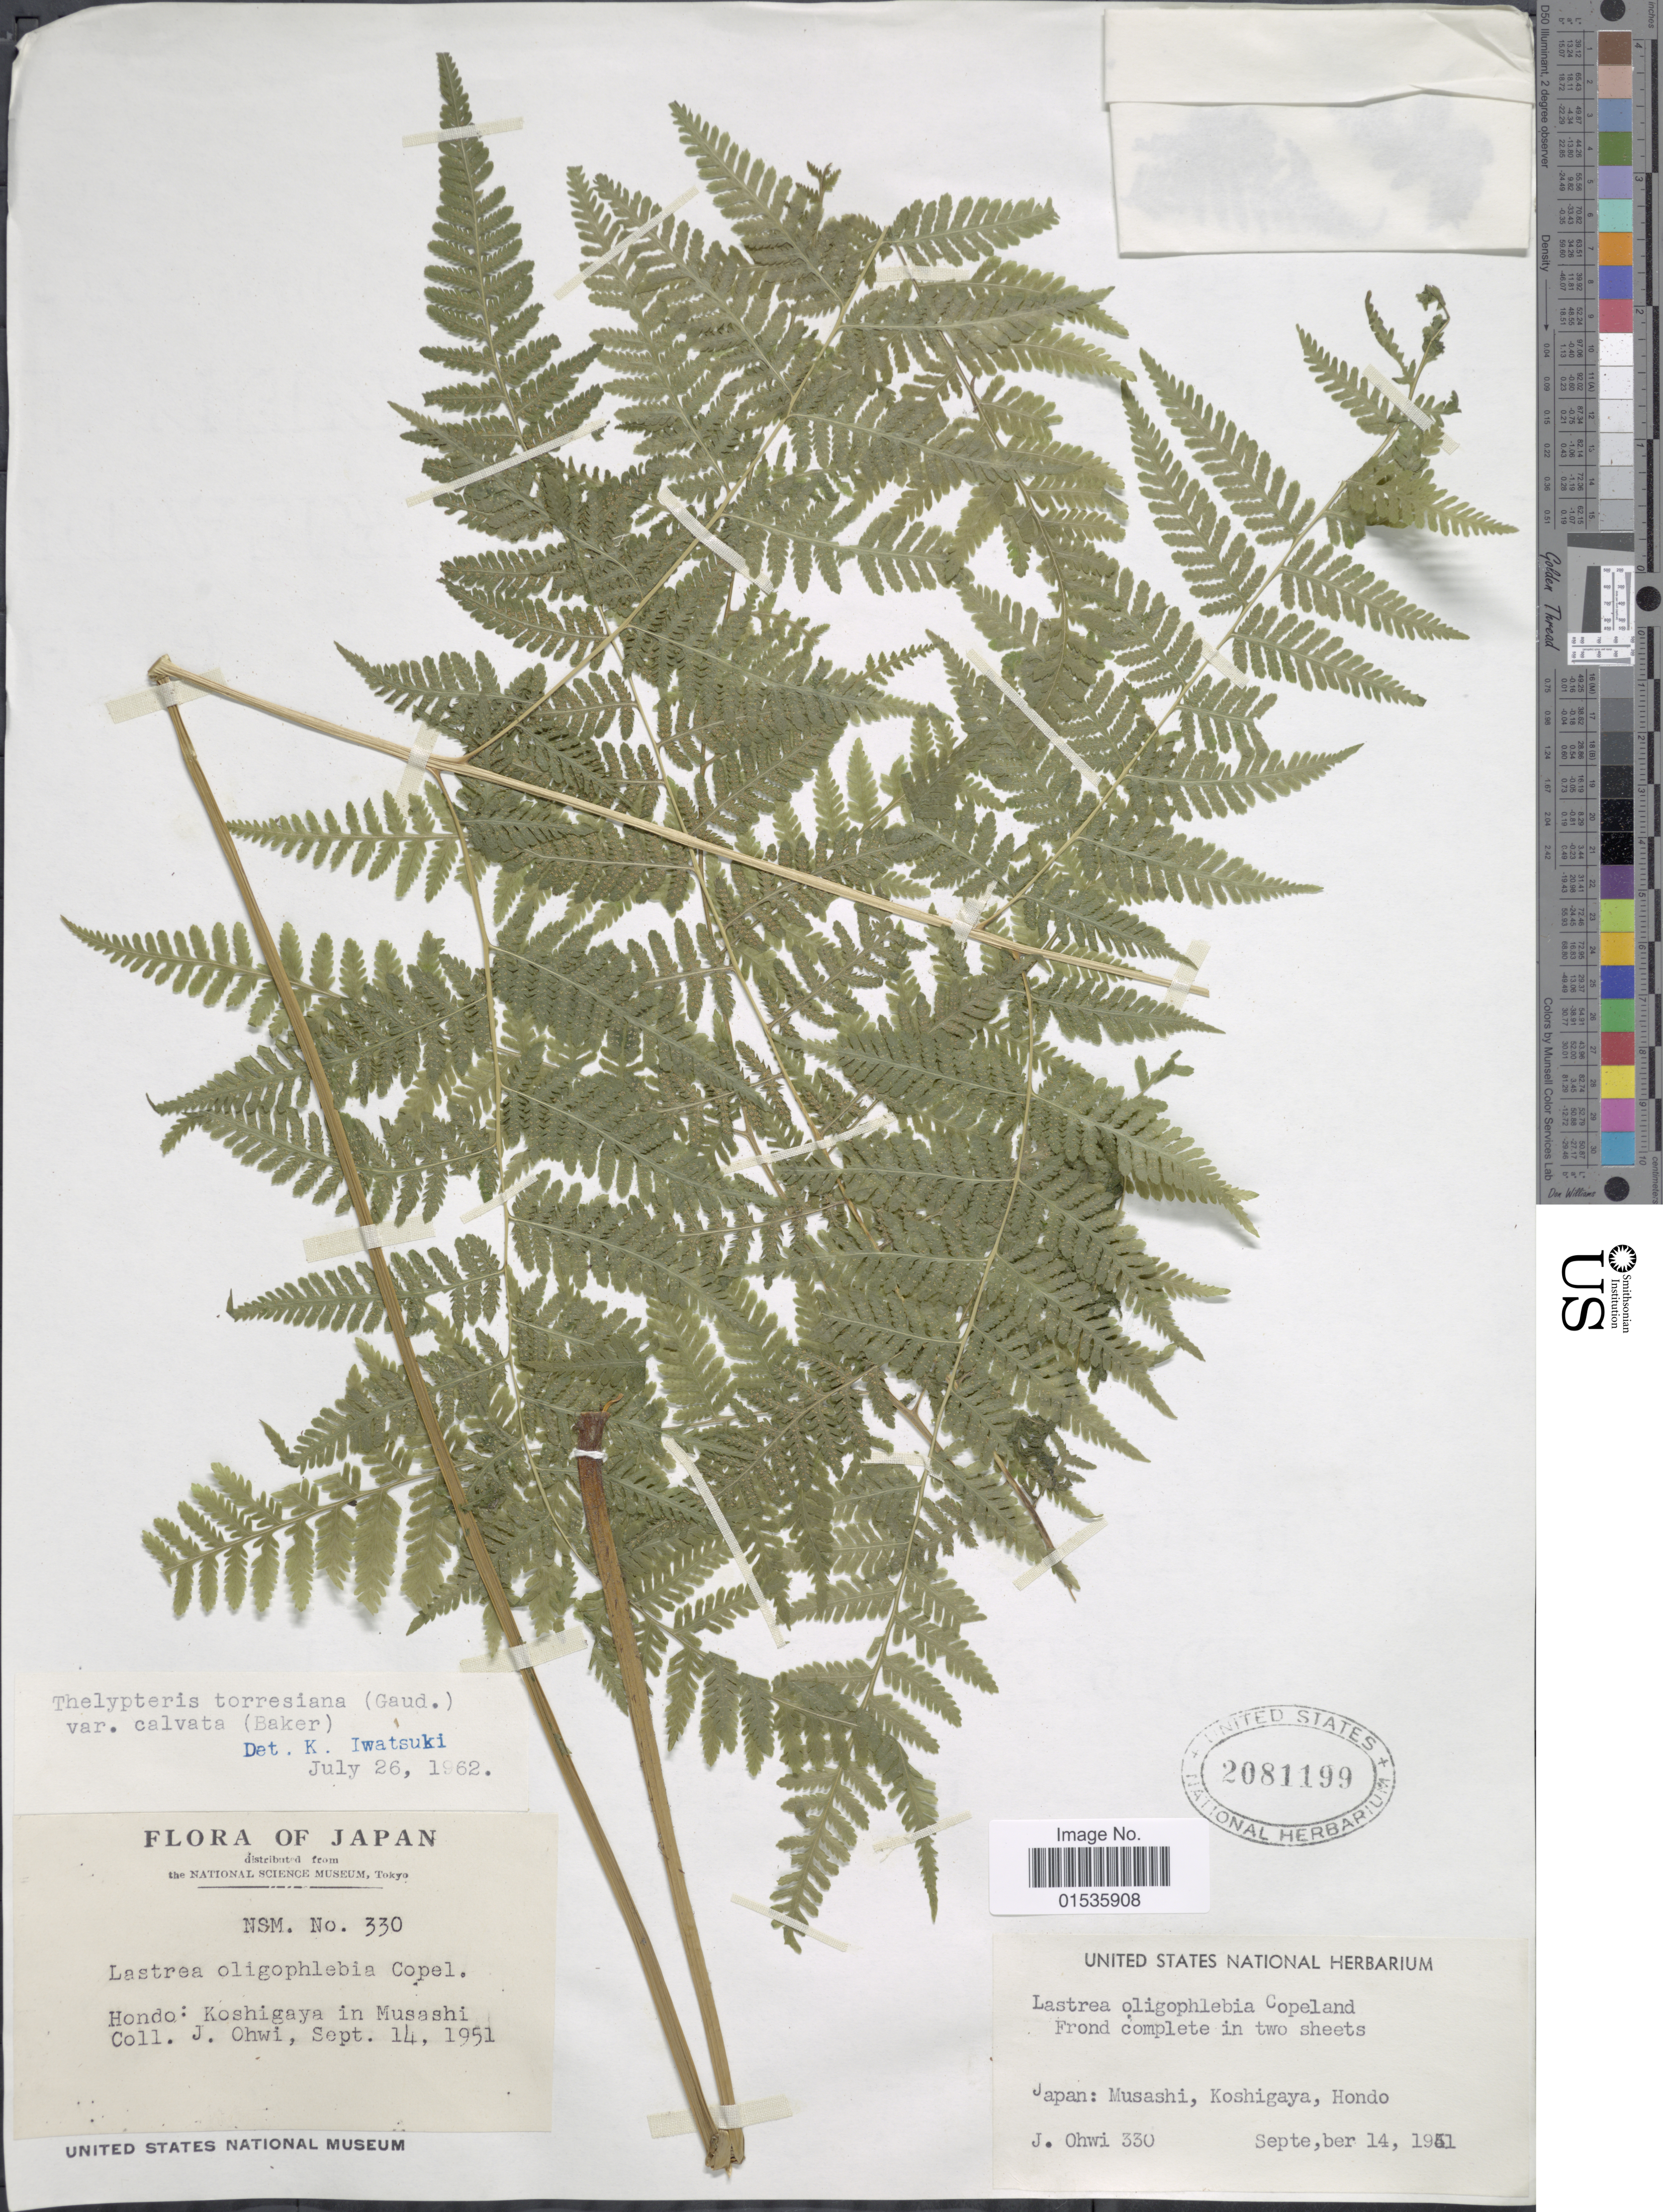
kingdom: Plantae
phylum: Tracheophyta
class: Polypodiopsida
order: Polypodiales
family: Thelypteridaceae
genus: Macrothelypteris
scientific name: Macrothelypteris torresiana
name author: (Gaudich.) Ching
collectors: J. Ohwi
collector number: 330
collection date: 1951-09-14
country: Japan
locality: Japan: Musashi, Koshigaya, Hondo.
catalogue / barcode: US 2081199